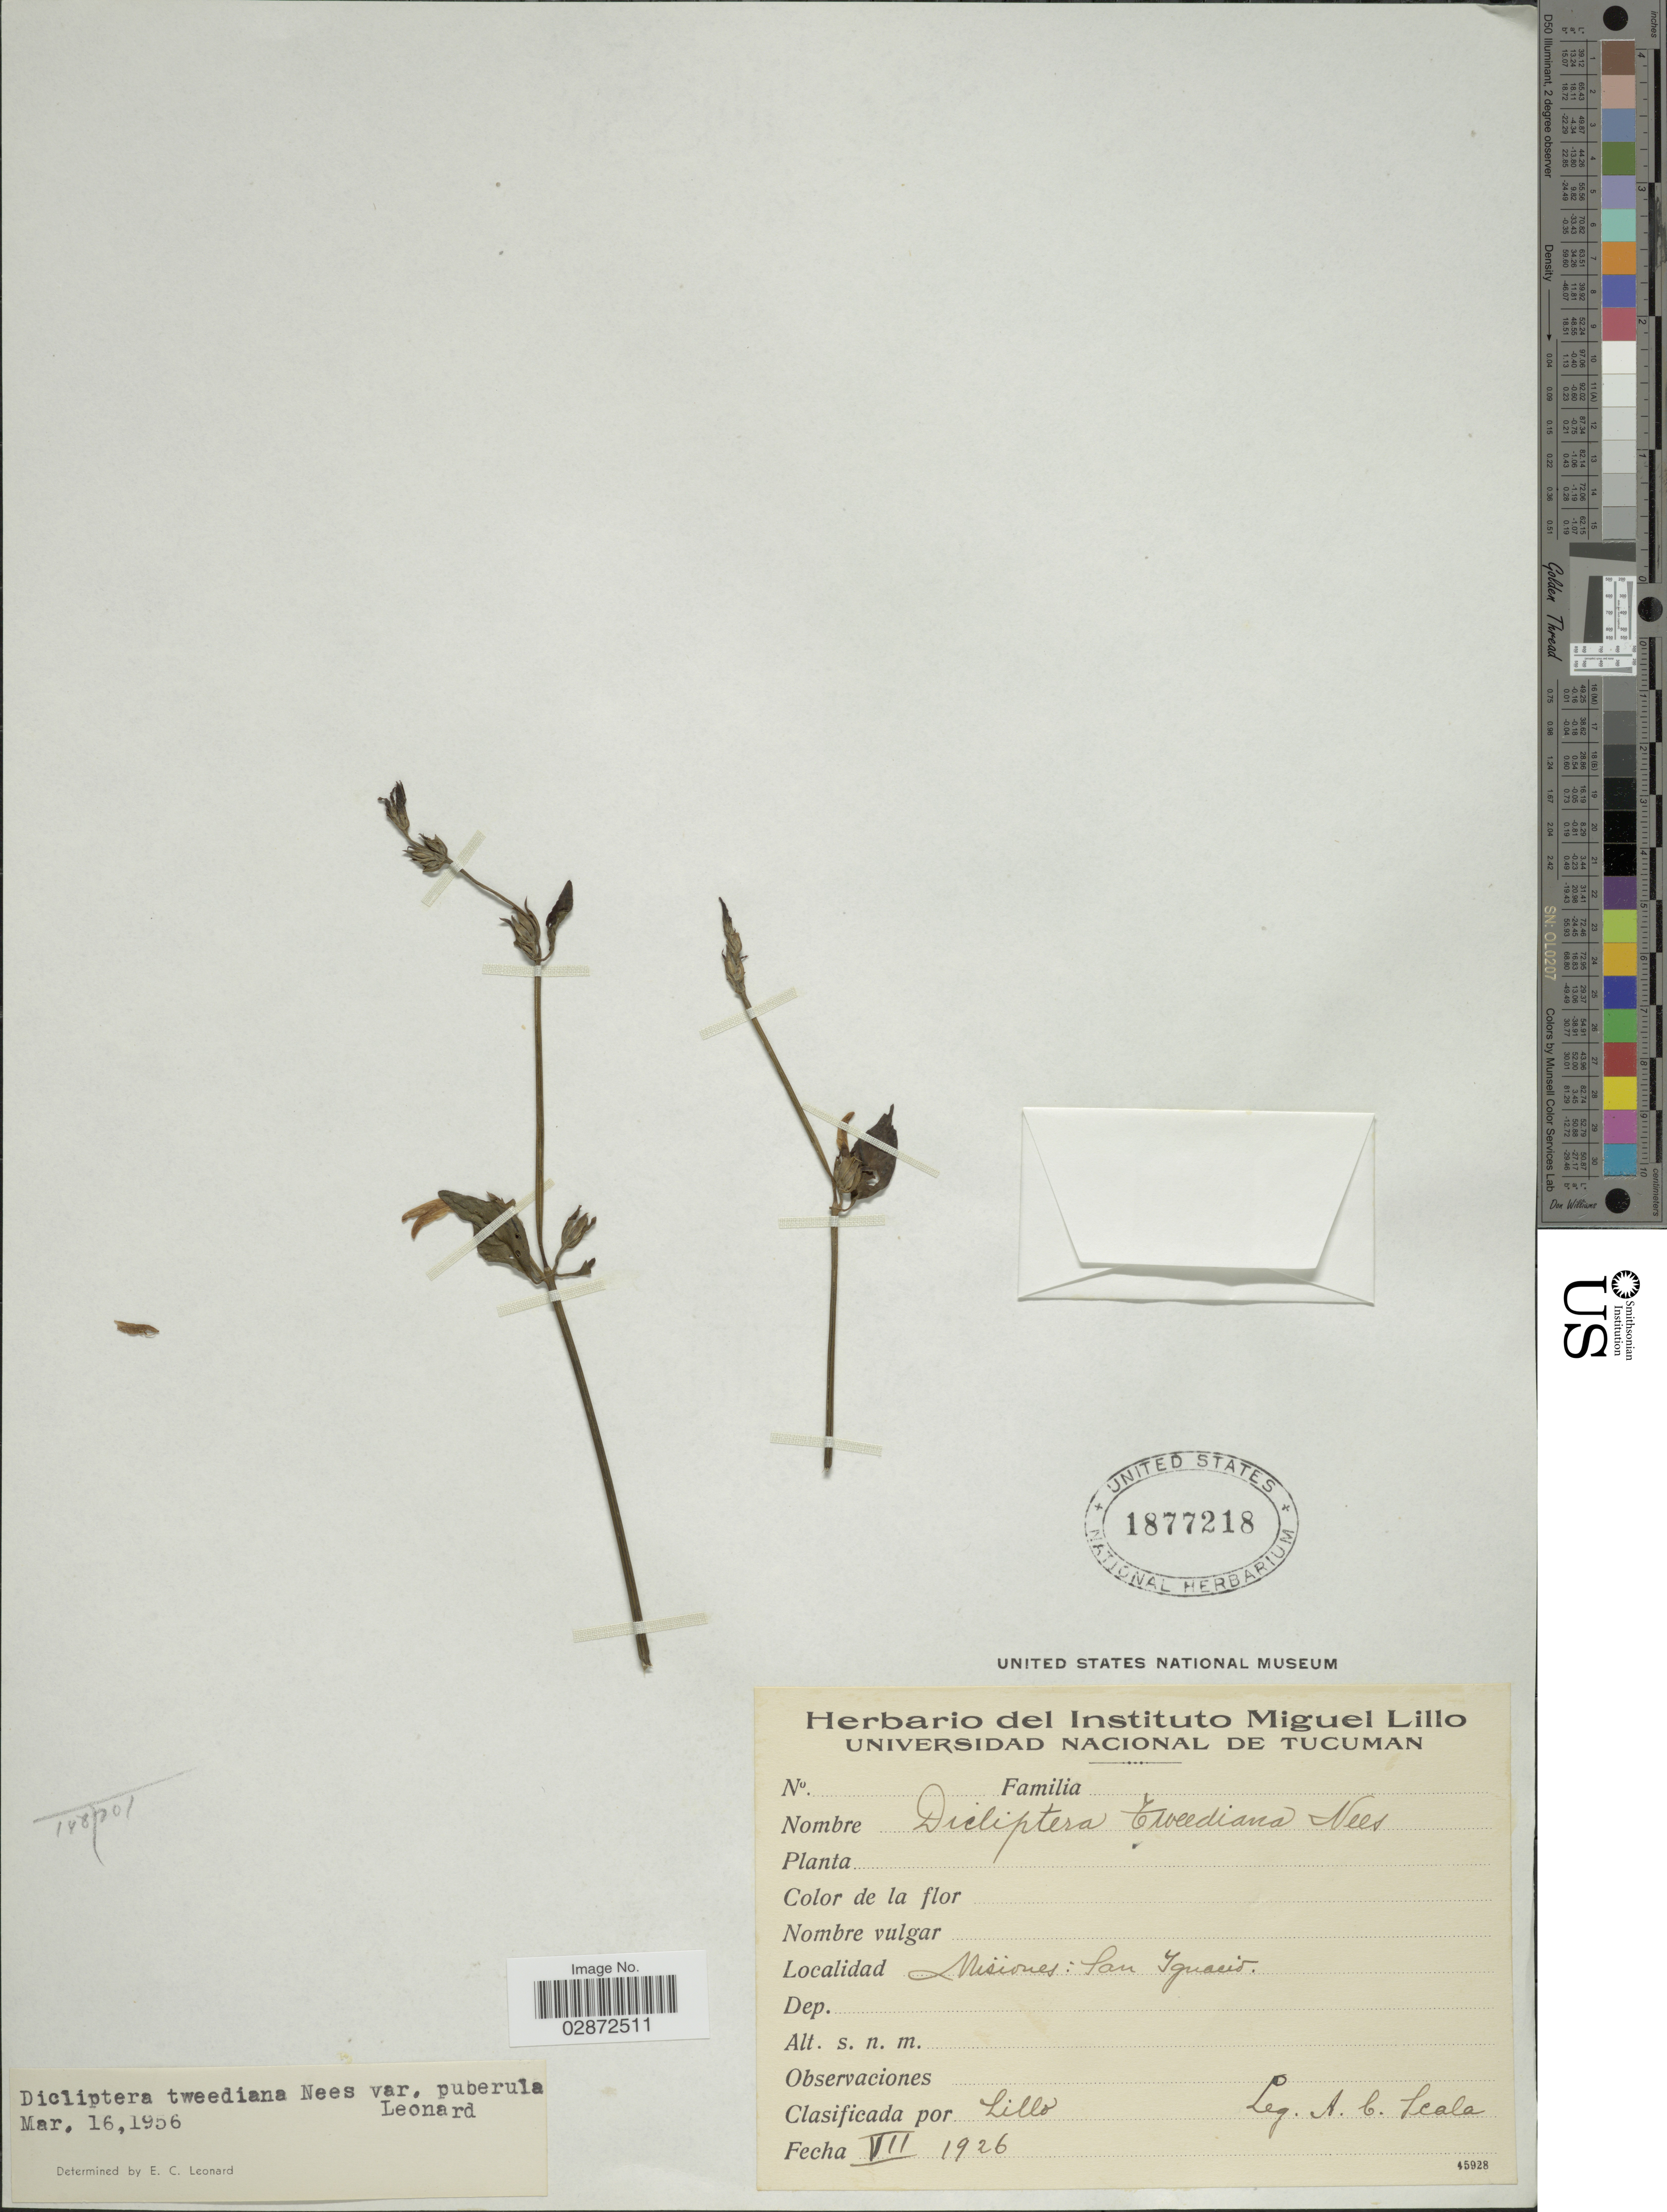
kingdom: Plantae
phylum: Tracheophyta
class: Magnoliopsida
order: Lamiales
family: Acanthaceae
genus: Dicliptera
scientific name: Dicliptera squarrosa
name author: Nees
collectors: A. Scala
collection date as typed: VII - 1926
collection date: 1926-07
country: Argentina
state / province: Misiones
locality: Misiones: San Ignacio.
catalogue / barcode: US 1877218